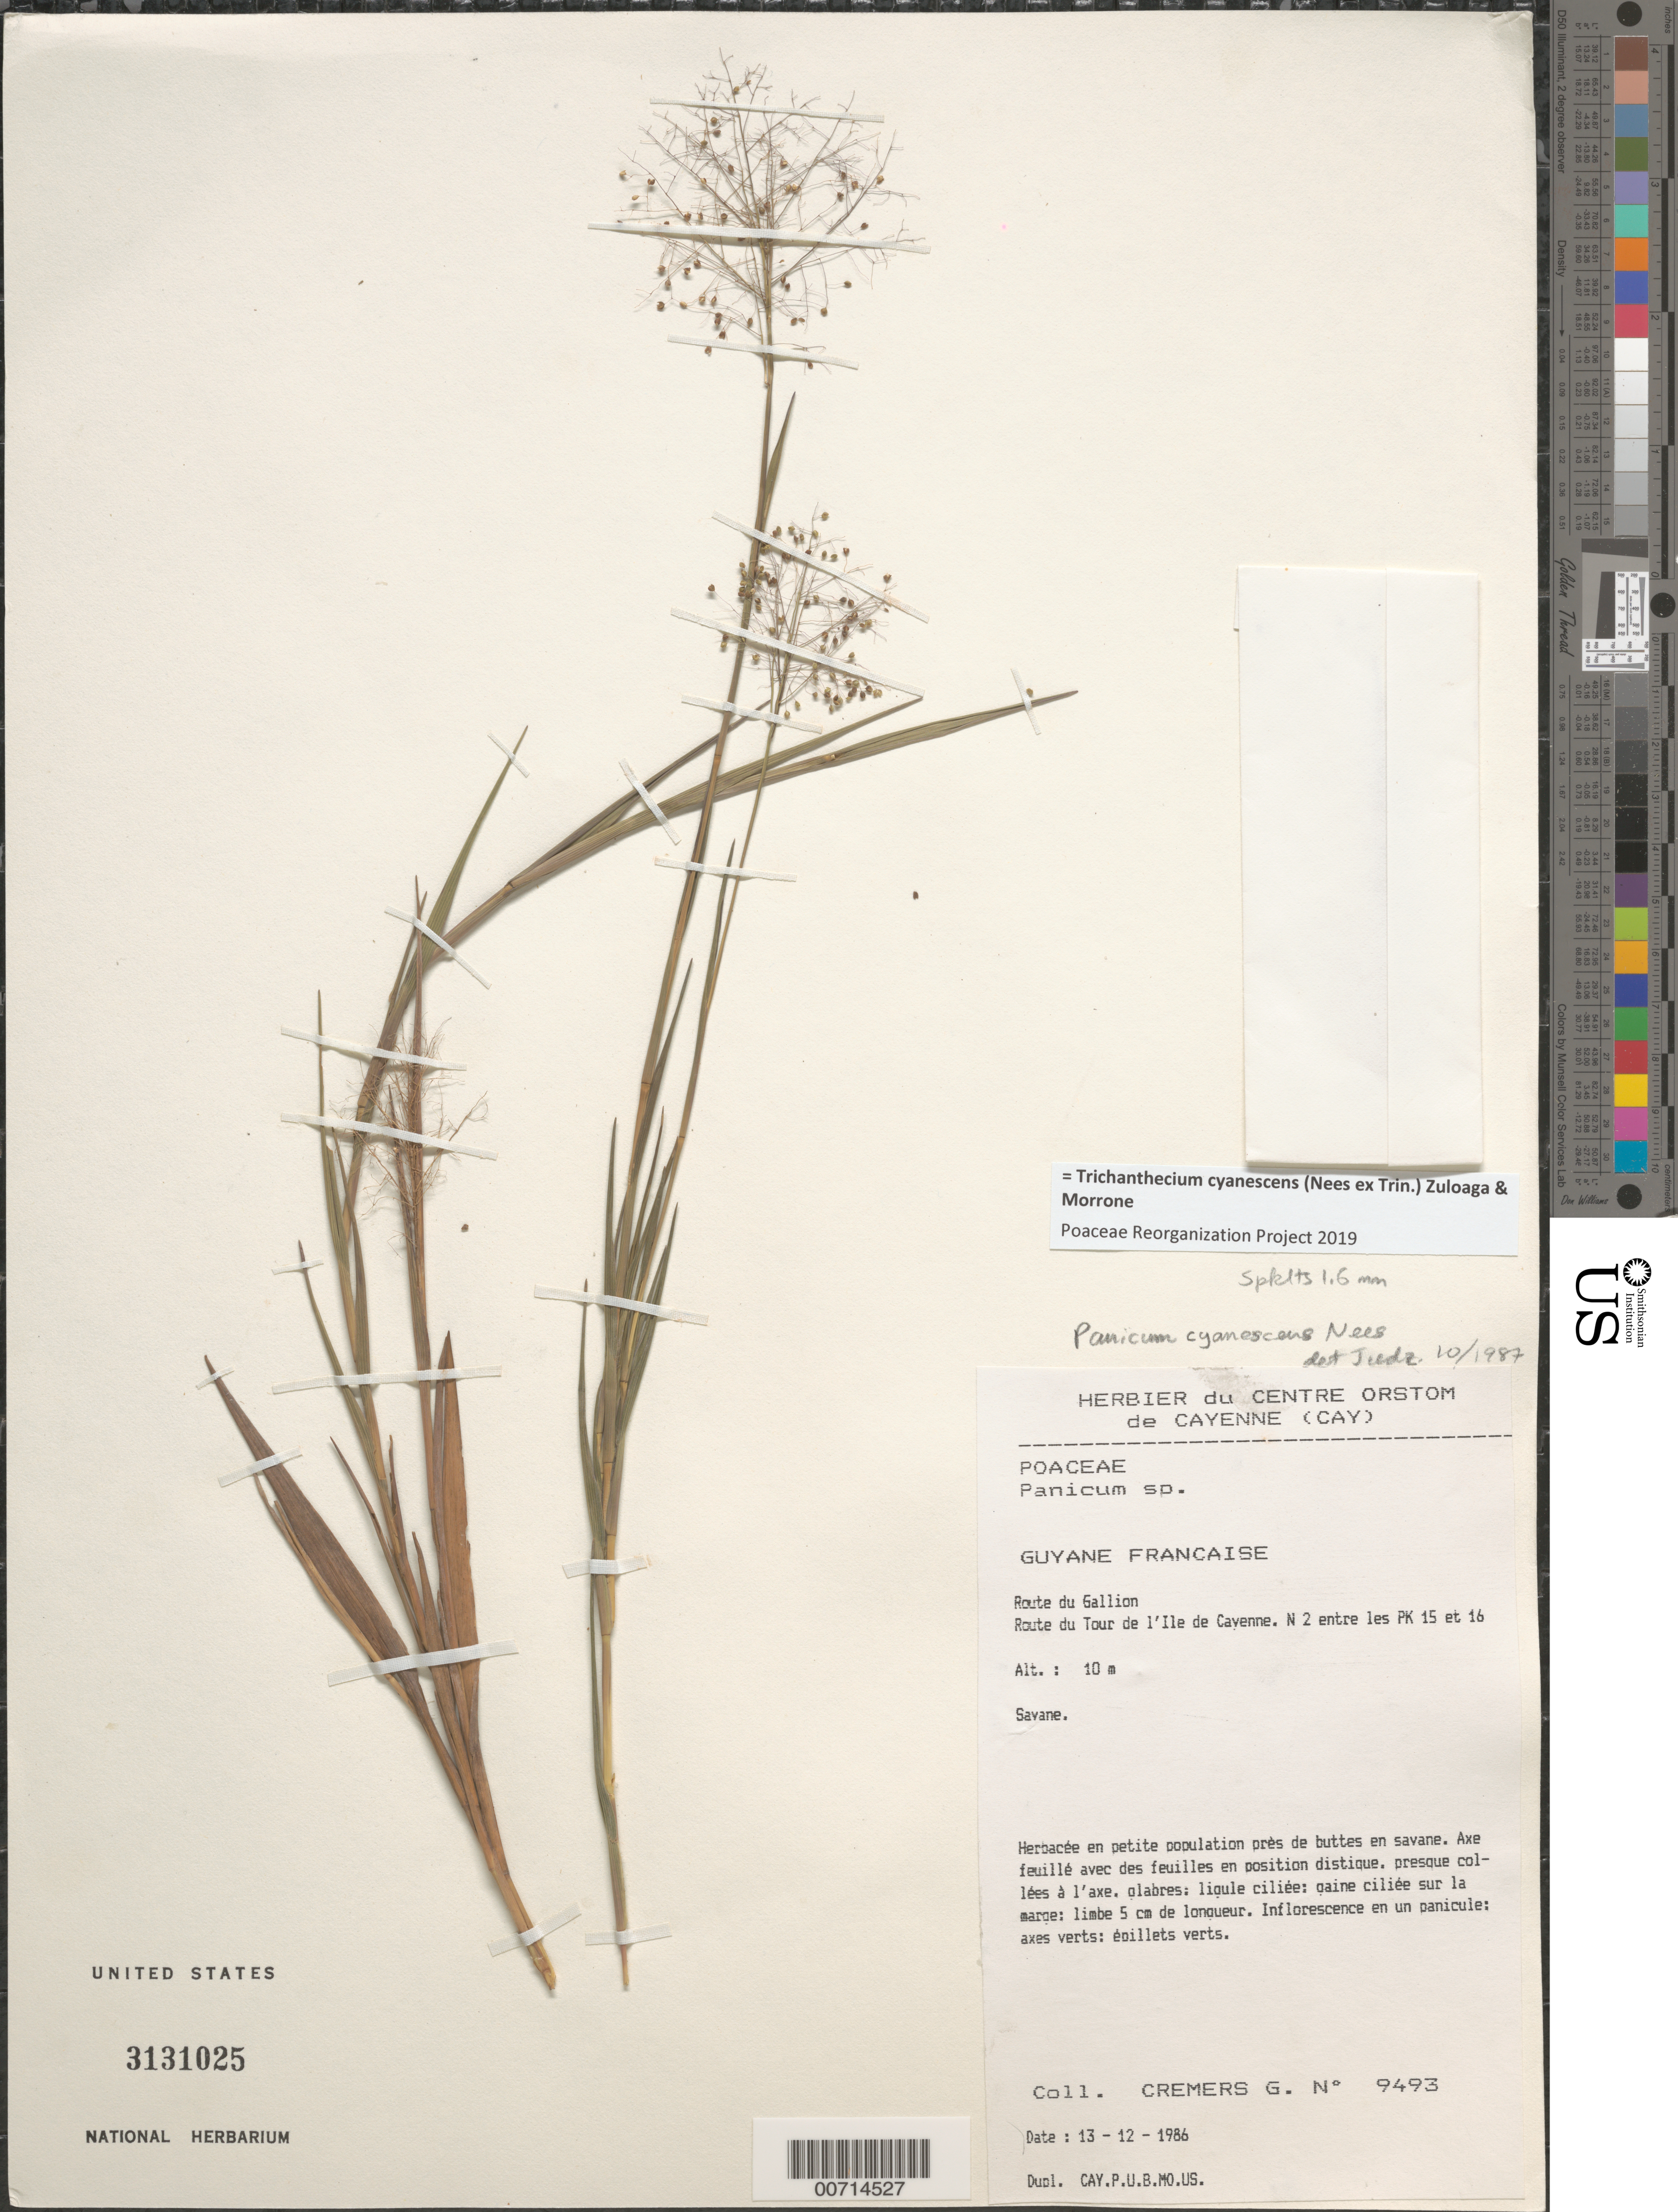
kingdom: Plantae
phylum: Tracheophyta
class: Liliopsida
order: Poales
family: Poaceae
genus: Trichanthecium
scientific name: Trichanthecium cyanescens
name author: (Nees ex Trin.) Zuloaga & Morrone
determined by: Poaceae Reorganization Project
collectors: G. Cremers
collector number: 9493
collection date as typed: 13-Dec-86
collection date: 1986-12-13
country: French Guiana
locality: Ile de Cayenne, N2 betw. PK 15-16, route du Gallion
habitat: Savanna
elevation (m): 10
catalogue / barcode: US 3131025